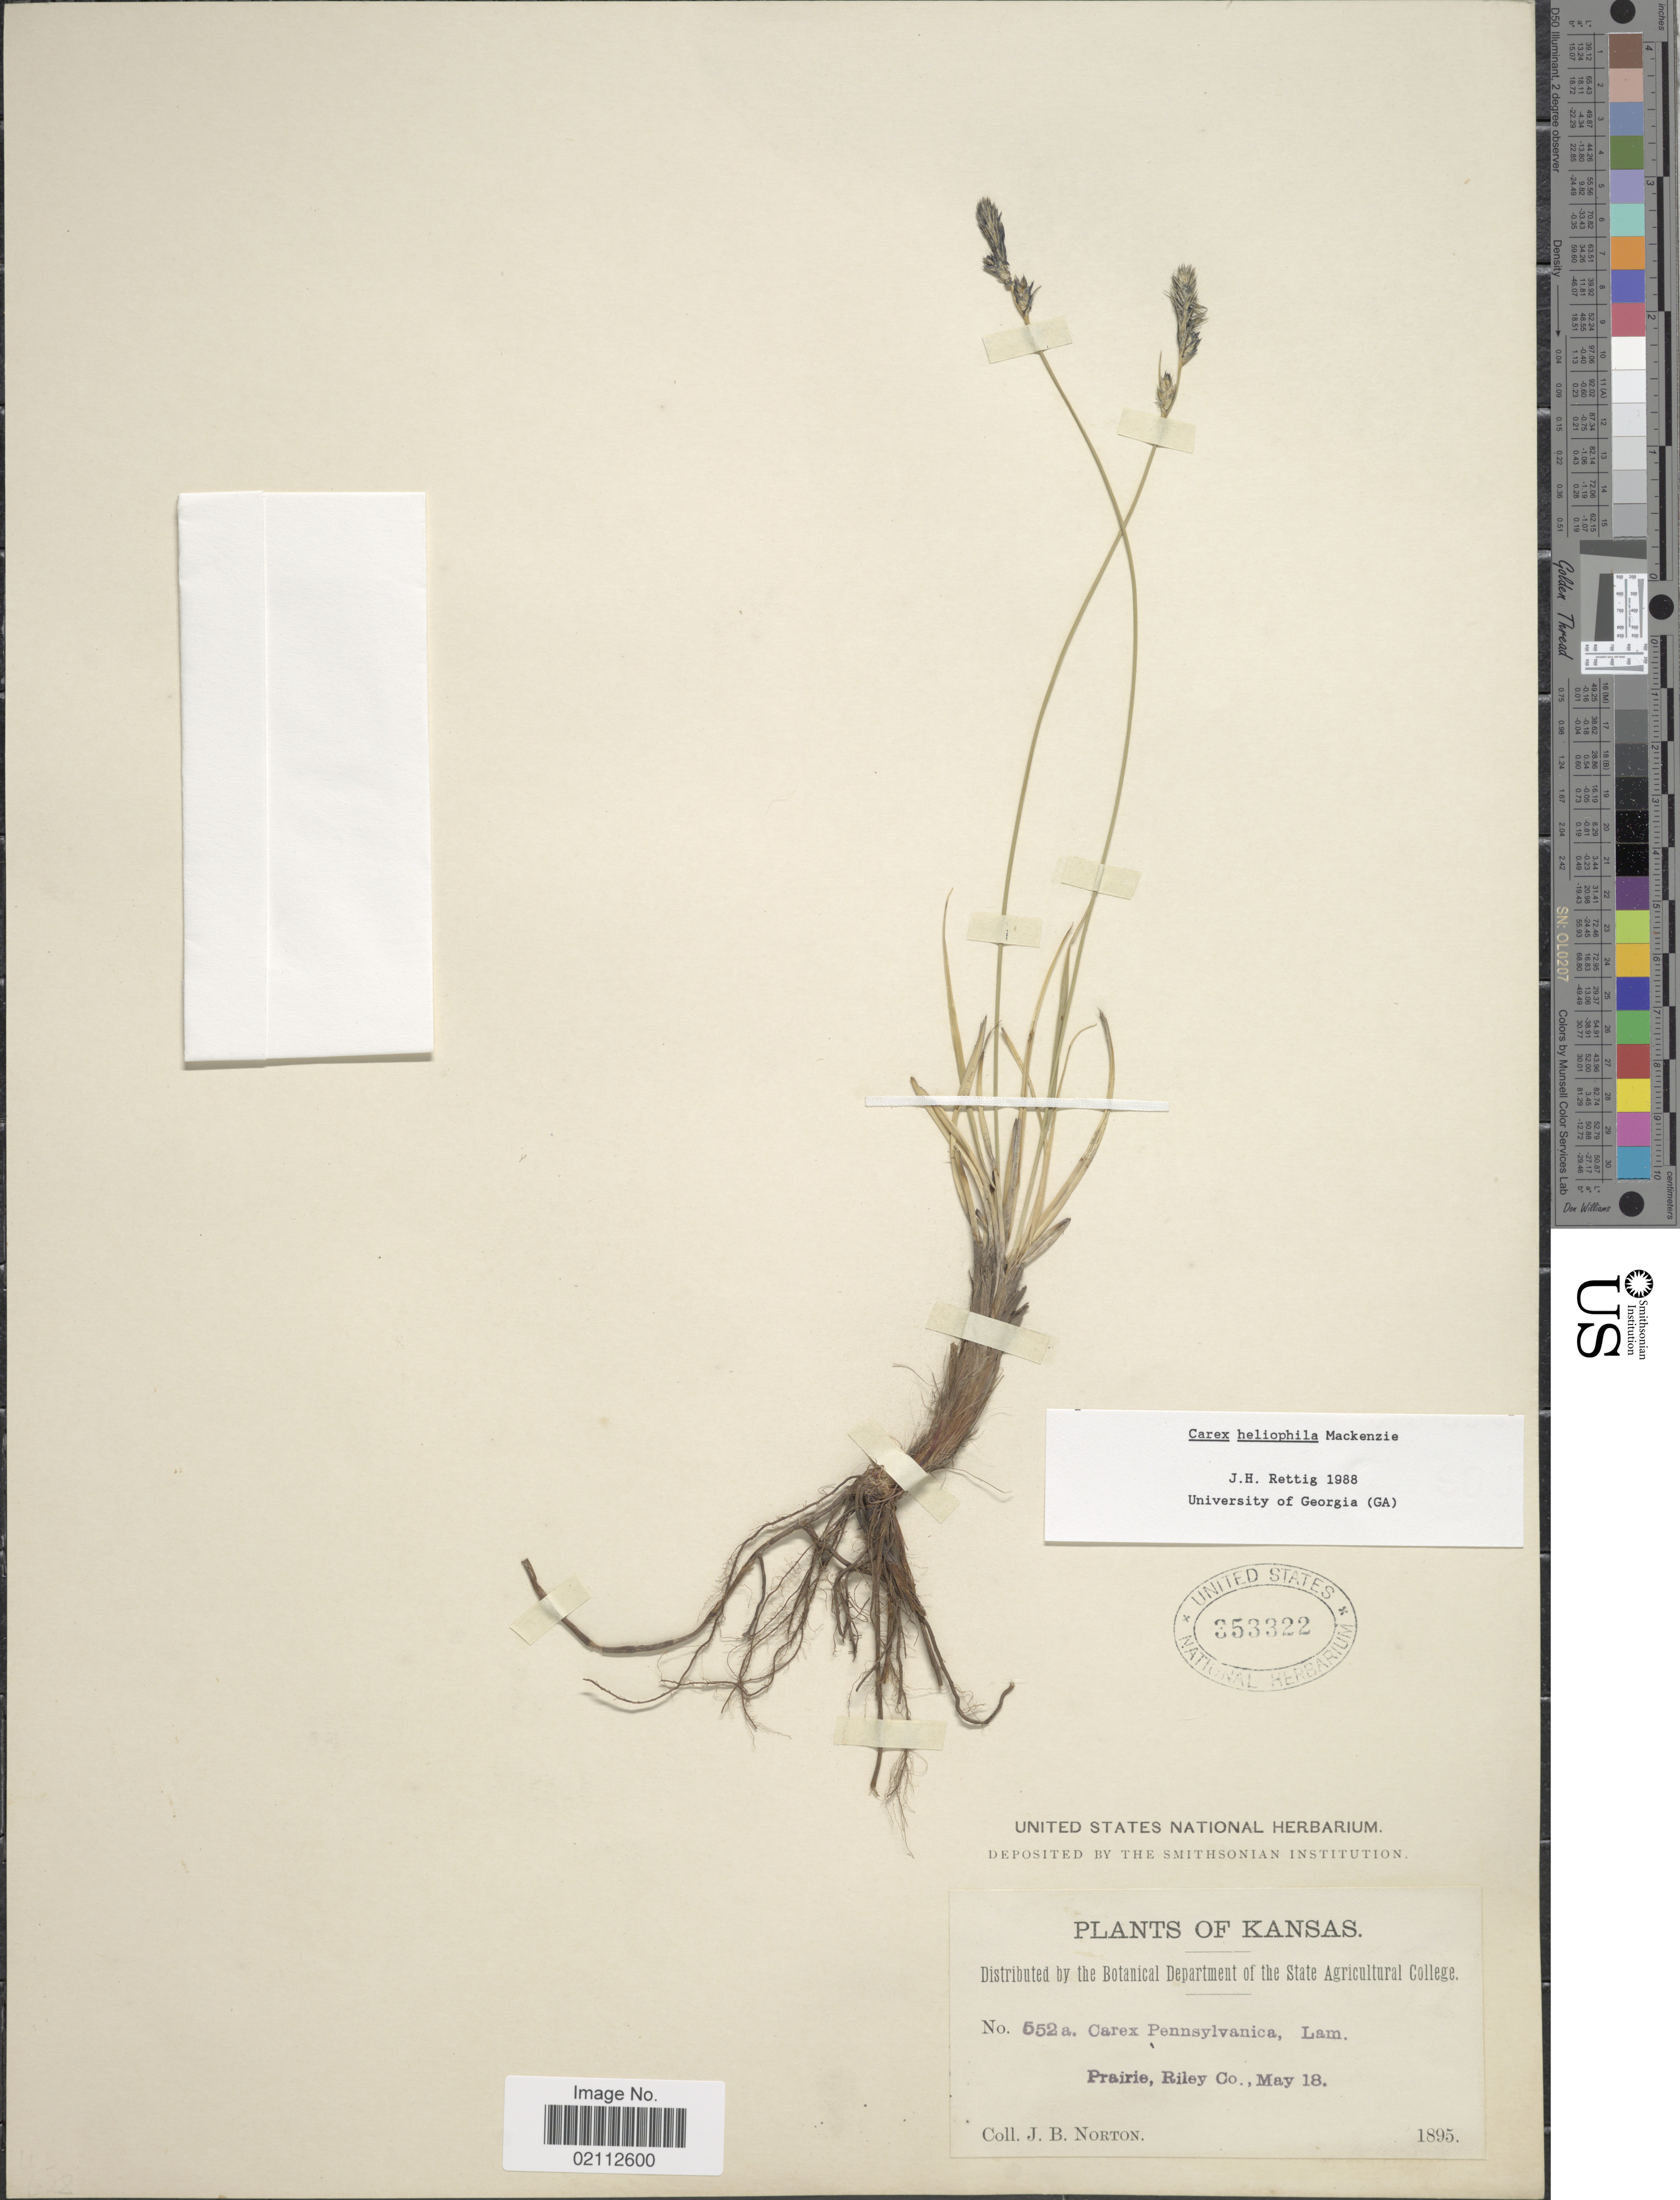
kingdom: Plantae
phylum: Tracheophyta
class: Liliopsida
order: Poales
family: Cyperaceae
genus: Carex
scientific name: Carex heliophila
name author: Mack.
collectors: J. B. Norton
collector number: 552a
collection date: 1895-05-18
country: United States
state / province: Kansas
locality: Prairie, Riley Co.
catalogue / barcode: US 353322